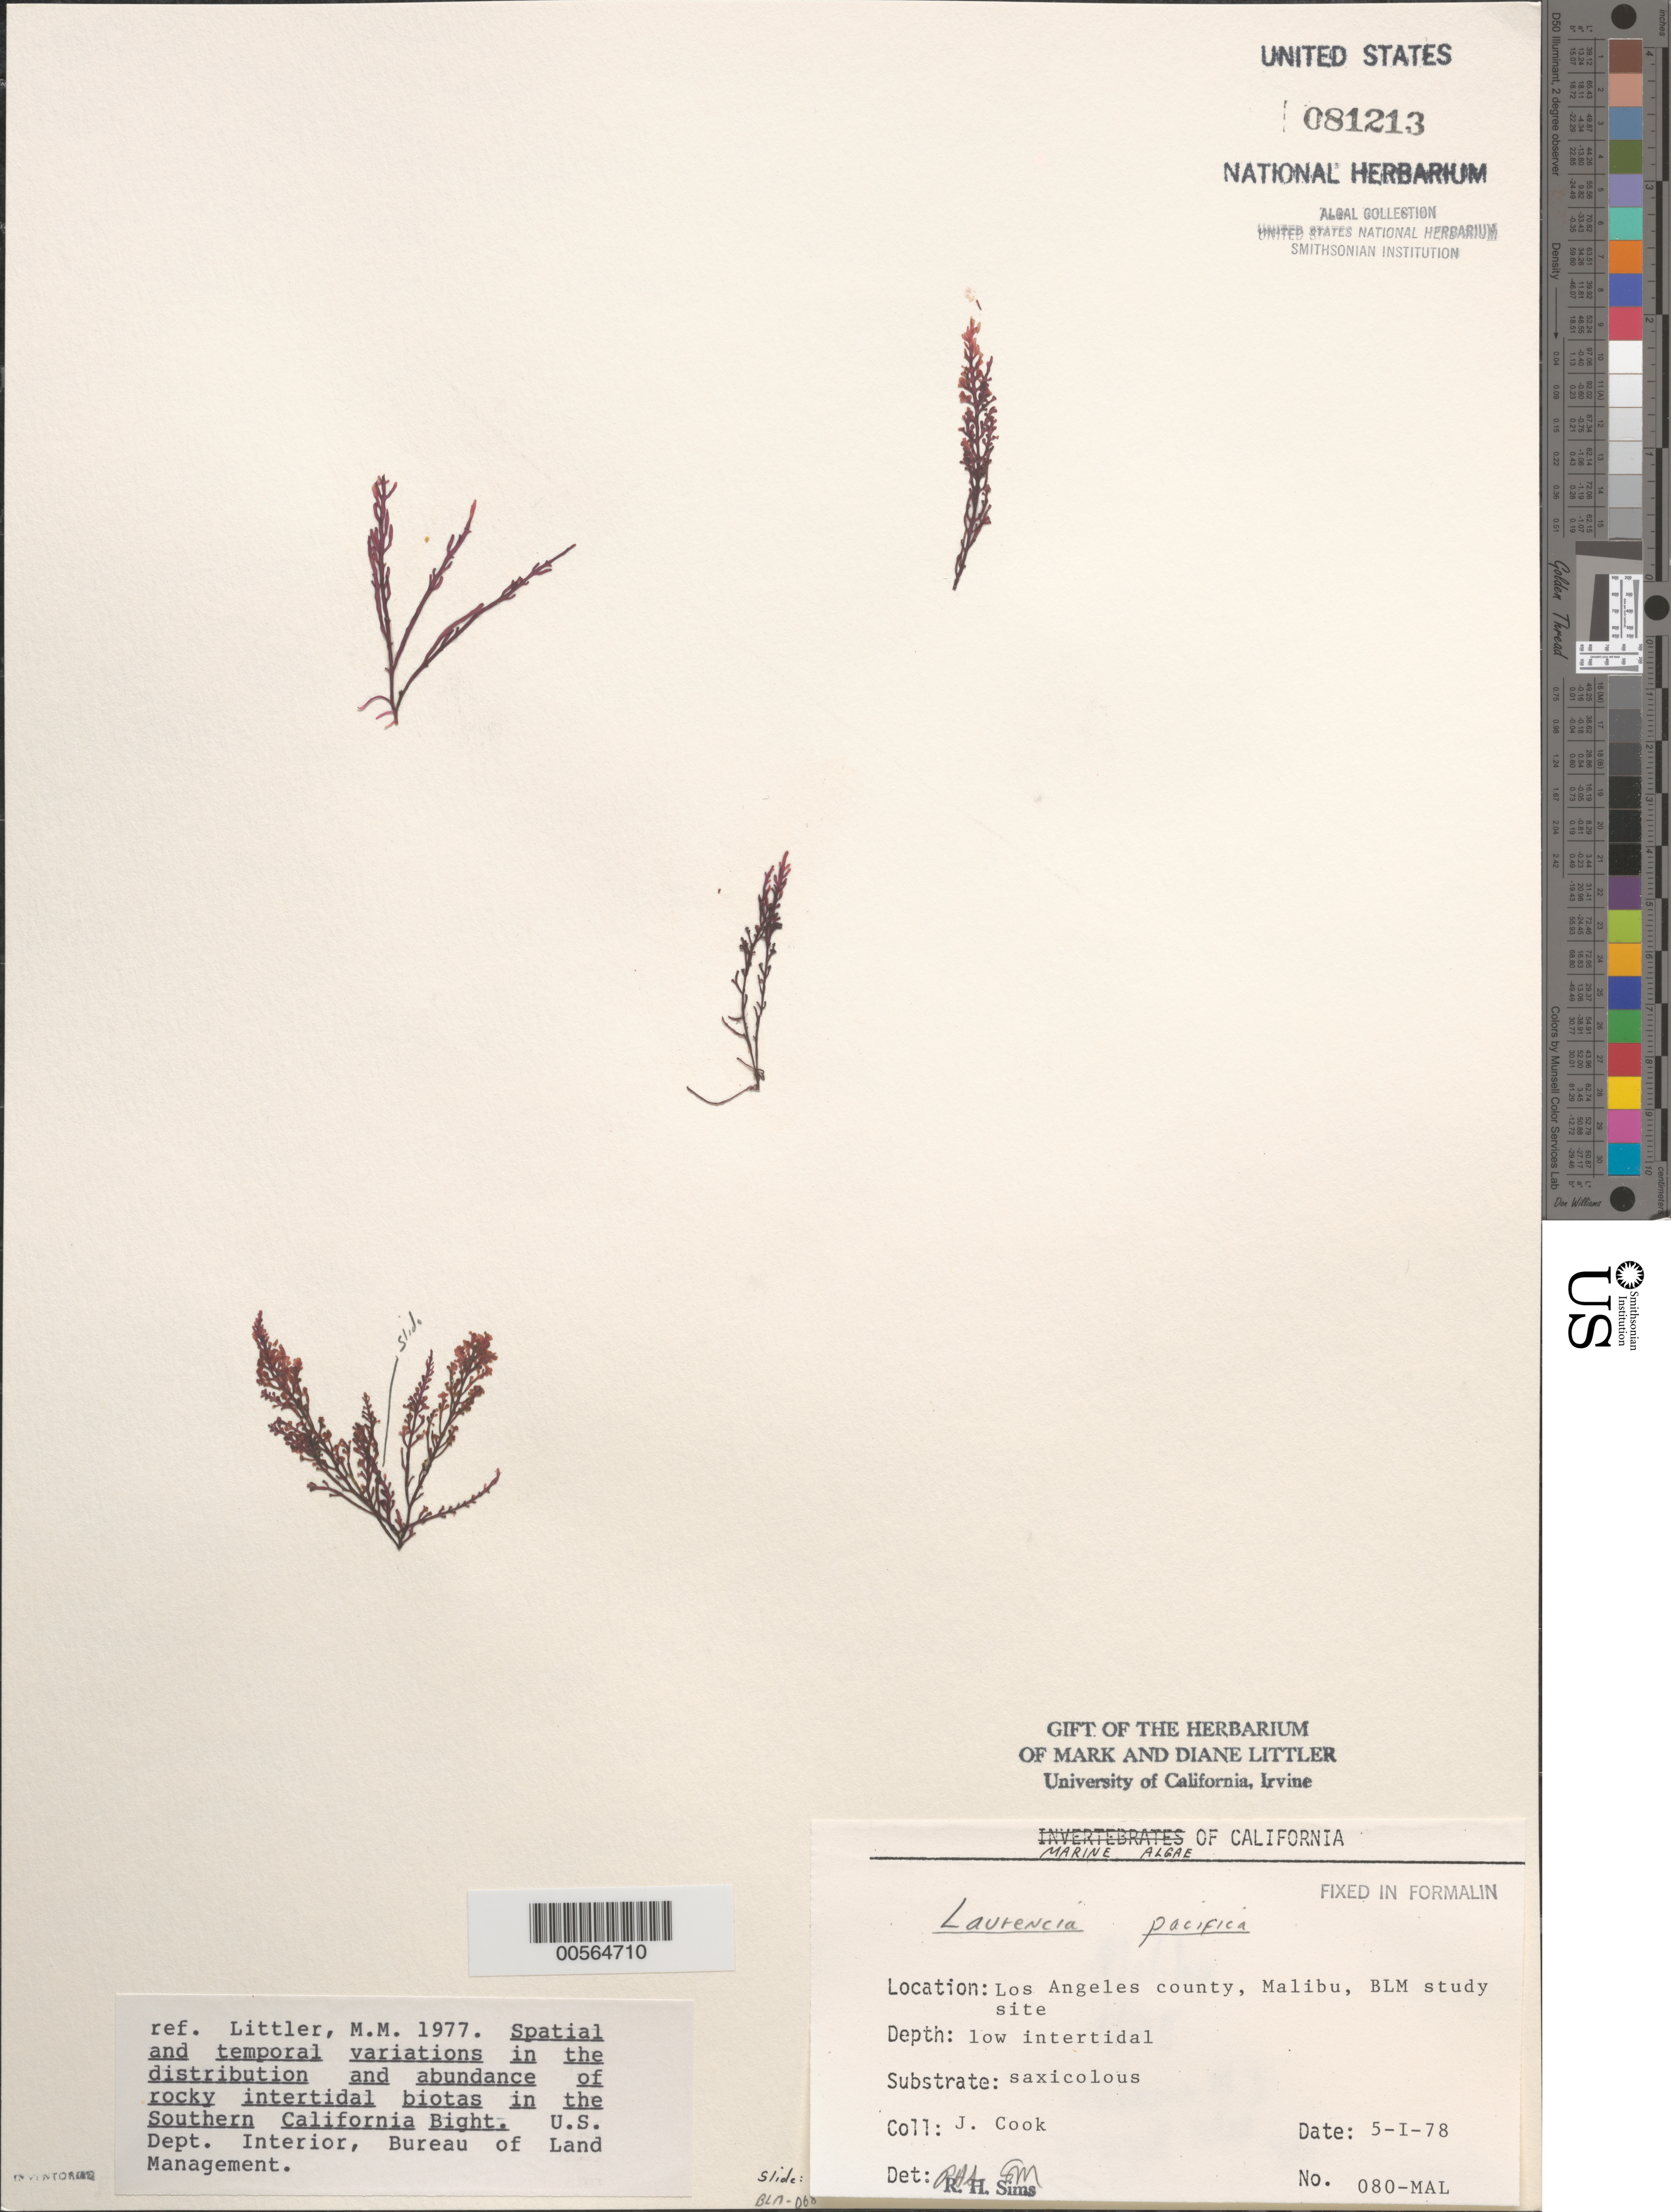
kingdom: Plantae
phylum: Rhodophyta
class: Florideophyceae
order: Ceramiales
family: Rhodomelaceae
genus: Laurencia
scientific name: Laurencia pacifica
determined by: Sims, Robert H.; Murray, S. N.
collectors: J. Cook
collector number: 080-mal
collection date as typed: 05 Jan 1978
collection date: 1978-01-05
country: United States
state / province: California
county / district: Los Angeles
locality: Malibu, near Paradise Cove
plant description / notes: BLM-SOCALBIGHT Rocky Intertidal Survey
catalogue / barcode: US 81213